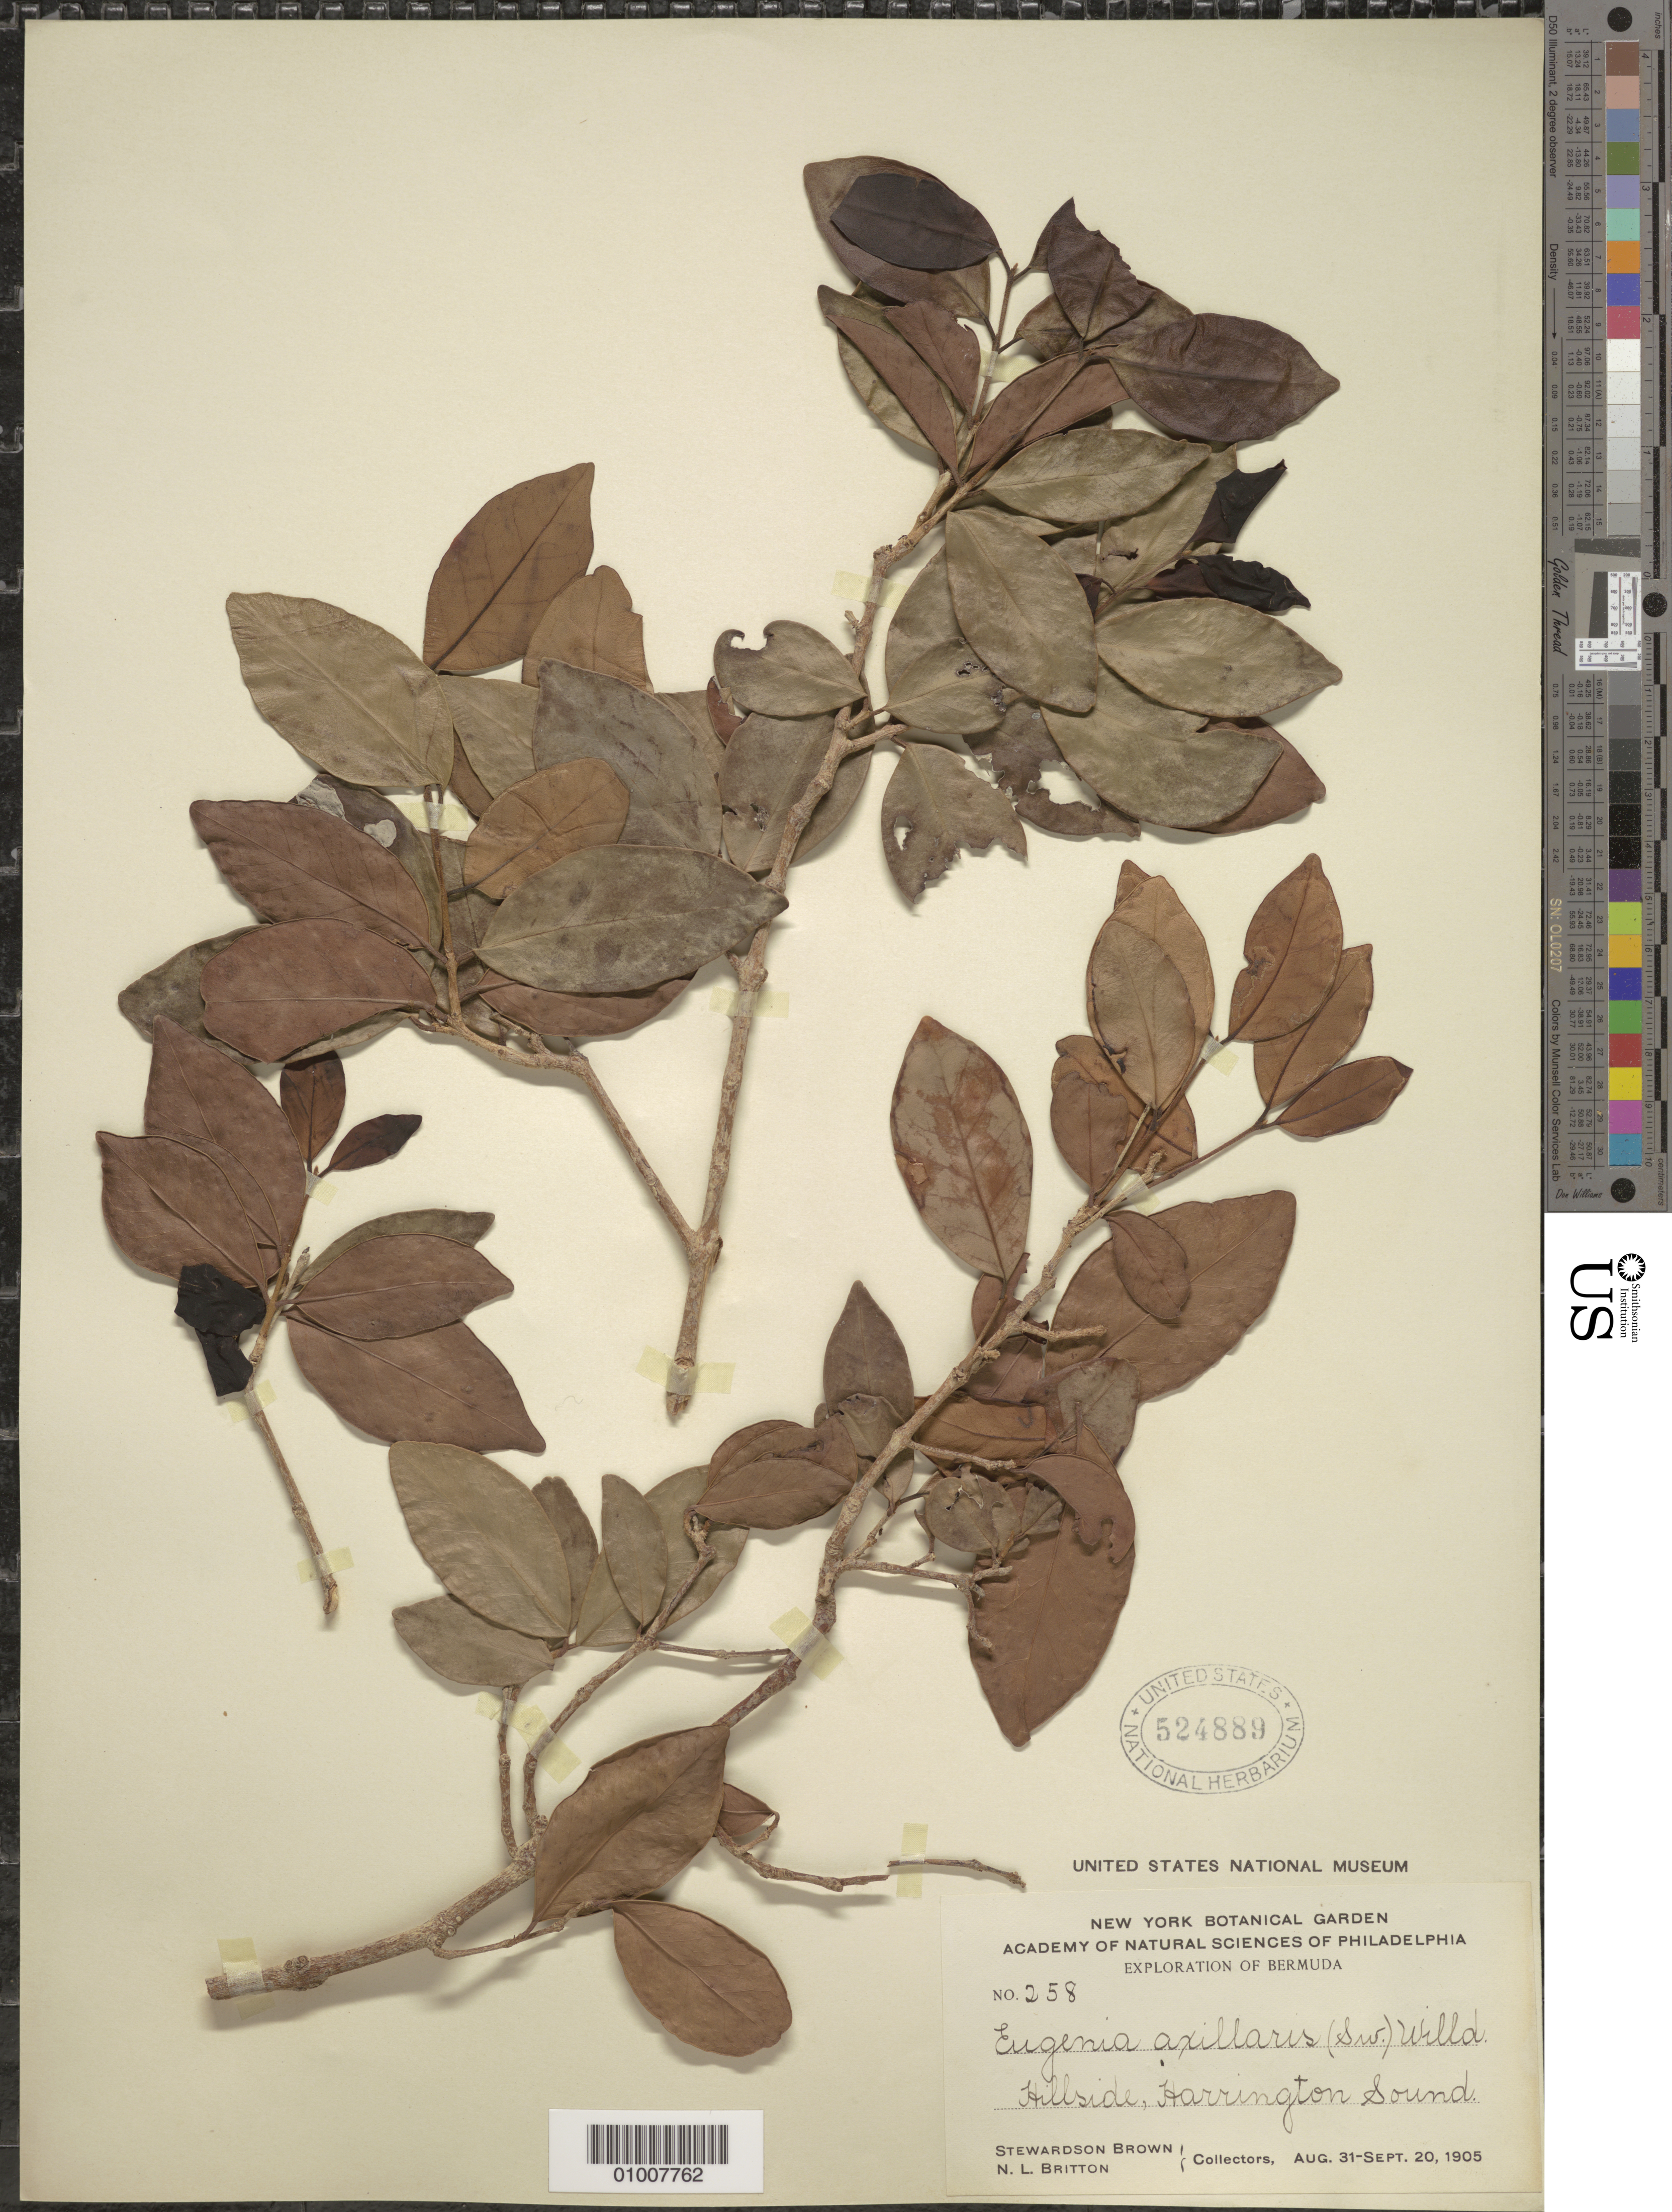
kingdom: Plantae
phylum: Tracheophyta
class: Magnoliopsida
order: Myrtales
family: Myrtaceae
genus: Eugenia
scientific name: Eugenia axillaris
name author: (Sw.) Willd.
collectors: S. Brown & N. Britton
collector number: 258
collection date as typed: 31 Aug 1905 to 20 Sep 1905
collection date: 1905-08-31/1905-09-20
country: Bermuda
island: Bermuda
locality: Harrington Sound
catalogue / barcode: US 524889